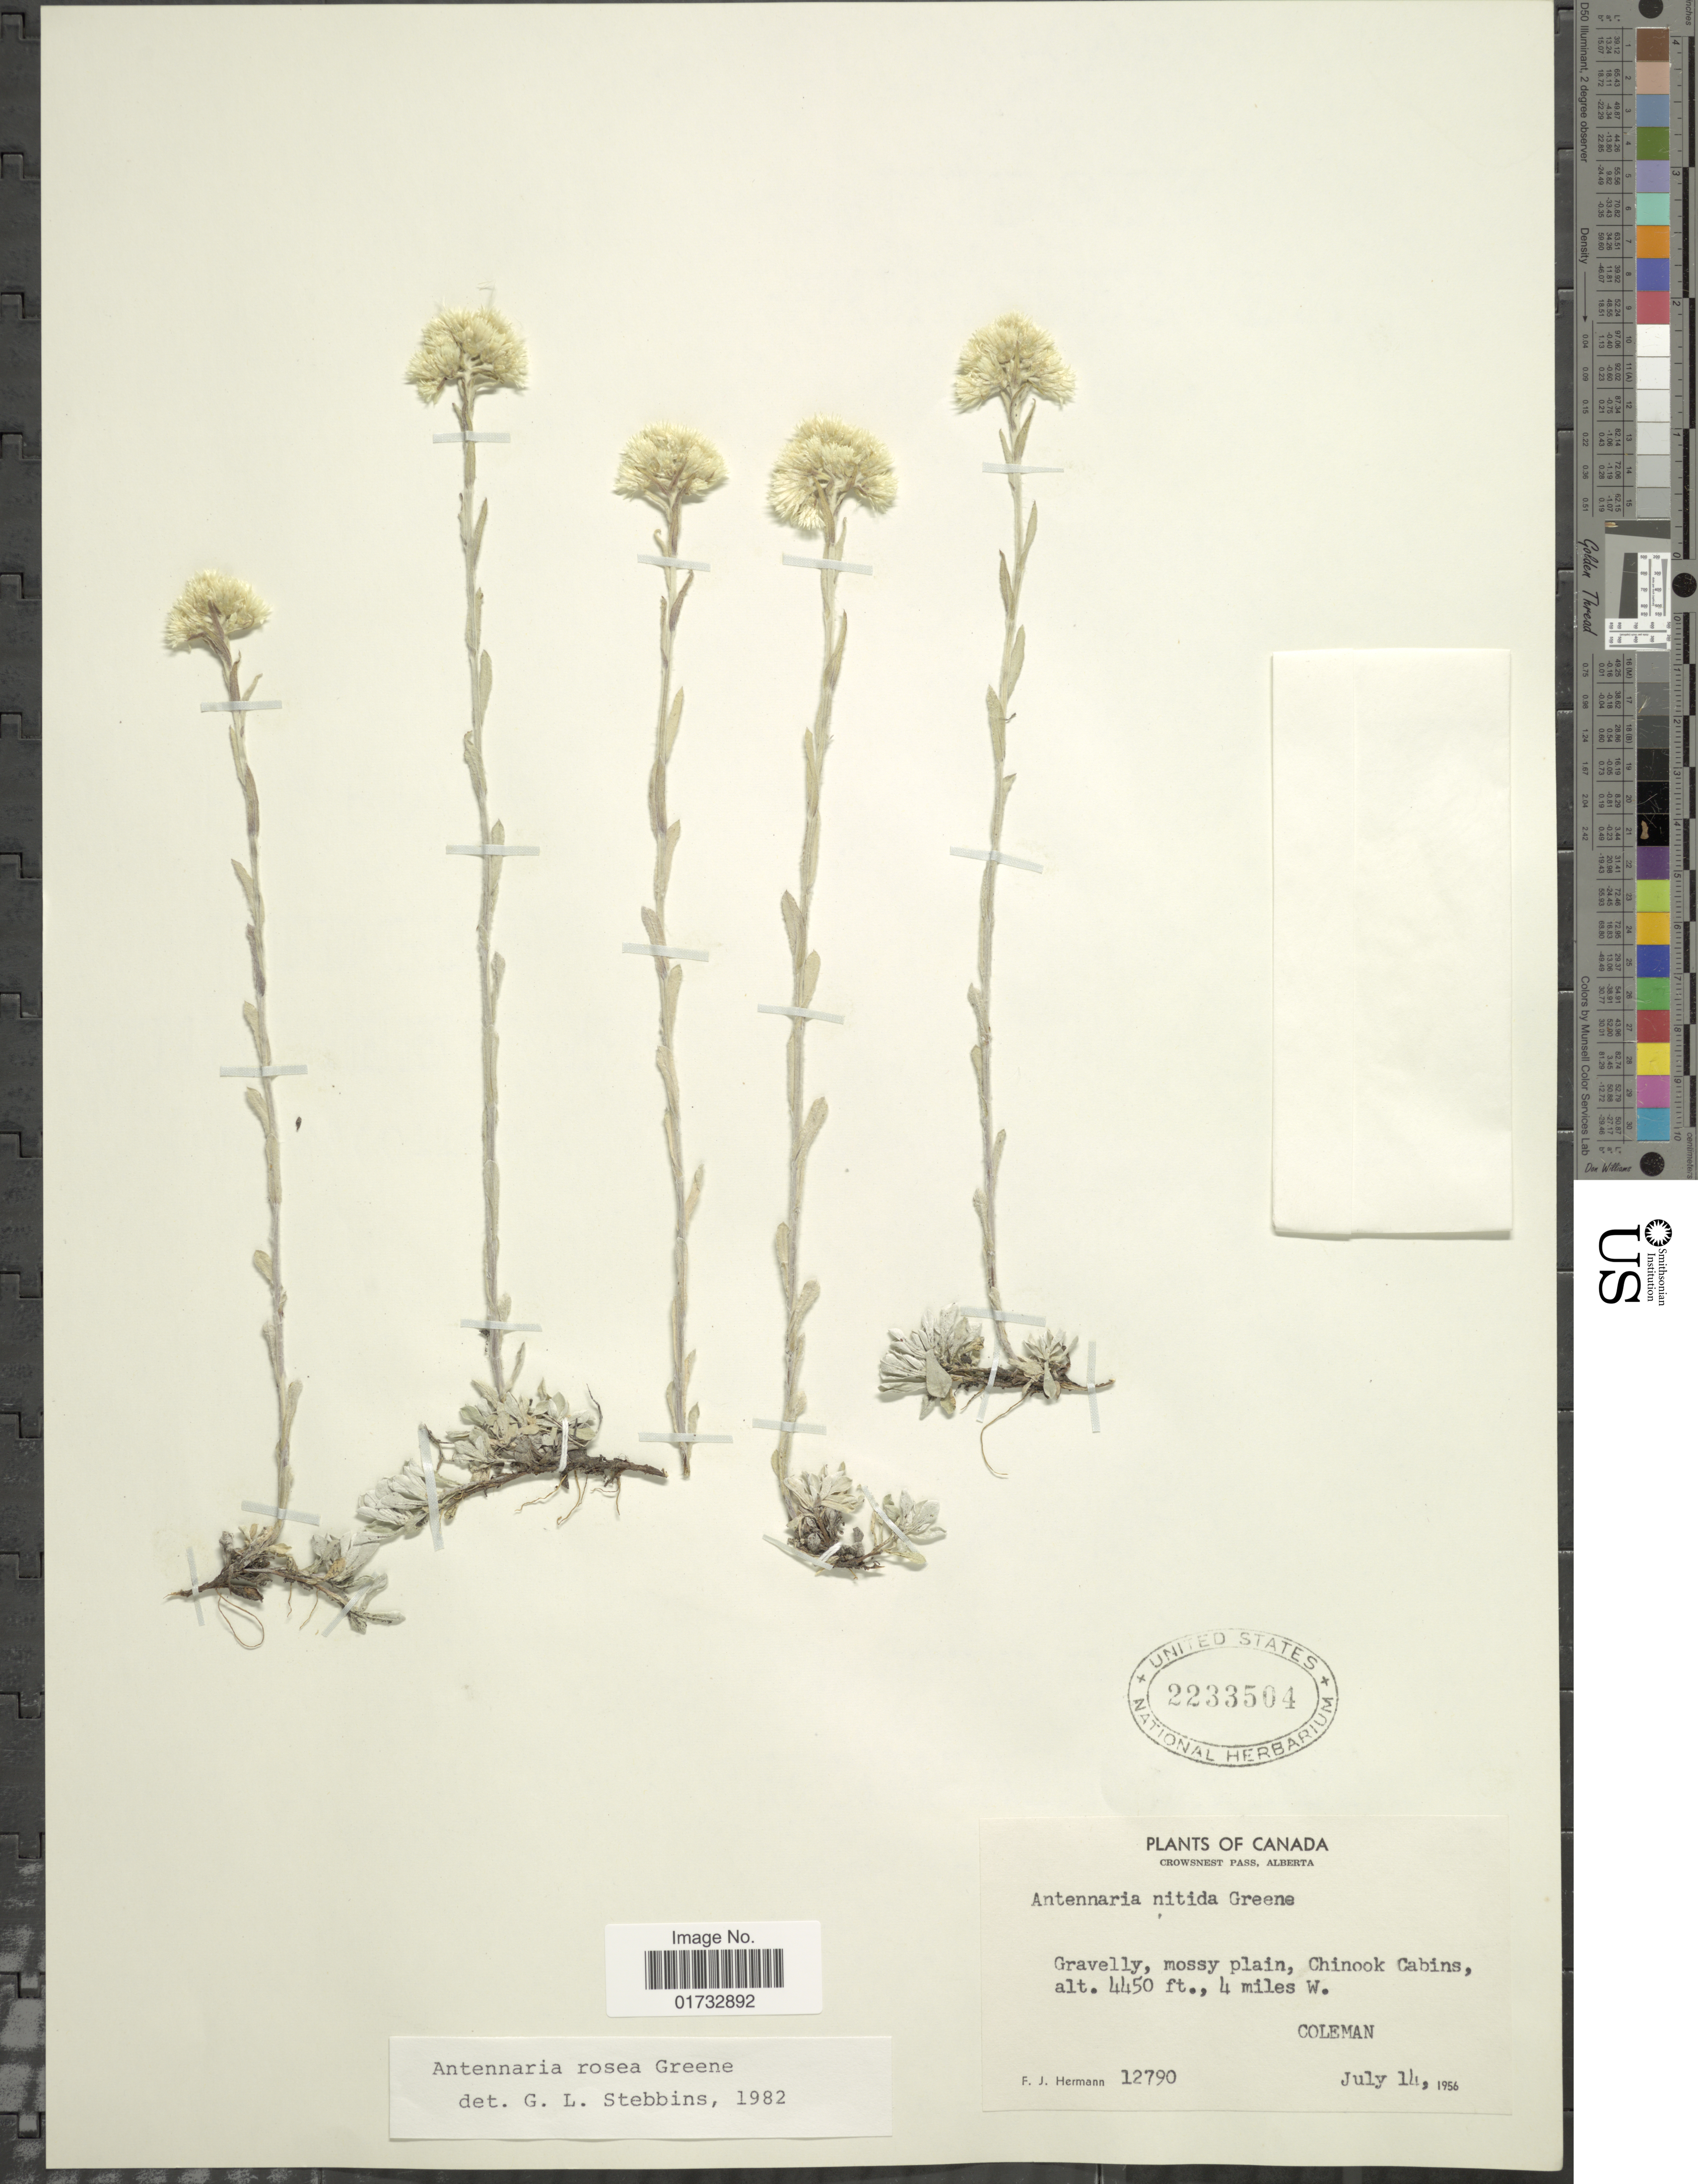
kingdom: Plantae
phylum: Tracheophyta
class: Magnoliopsida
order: Asterales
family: Asteraceae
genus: Antennaria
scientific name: Antennaria rosea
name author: Greene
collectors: F. J. Hermann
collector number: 12790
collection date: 1956-07-14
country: Canada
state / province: Alberta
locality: Crownsnest Pass, gravelly, mossy plain, Chinook Cabins, 4 miles w. Coleman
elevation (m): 1356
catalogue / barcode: US 2233504